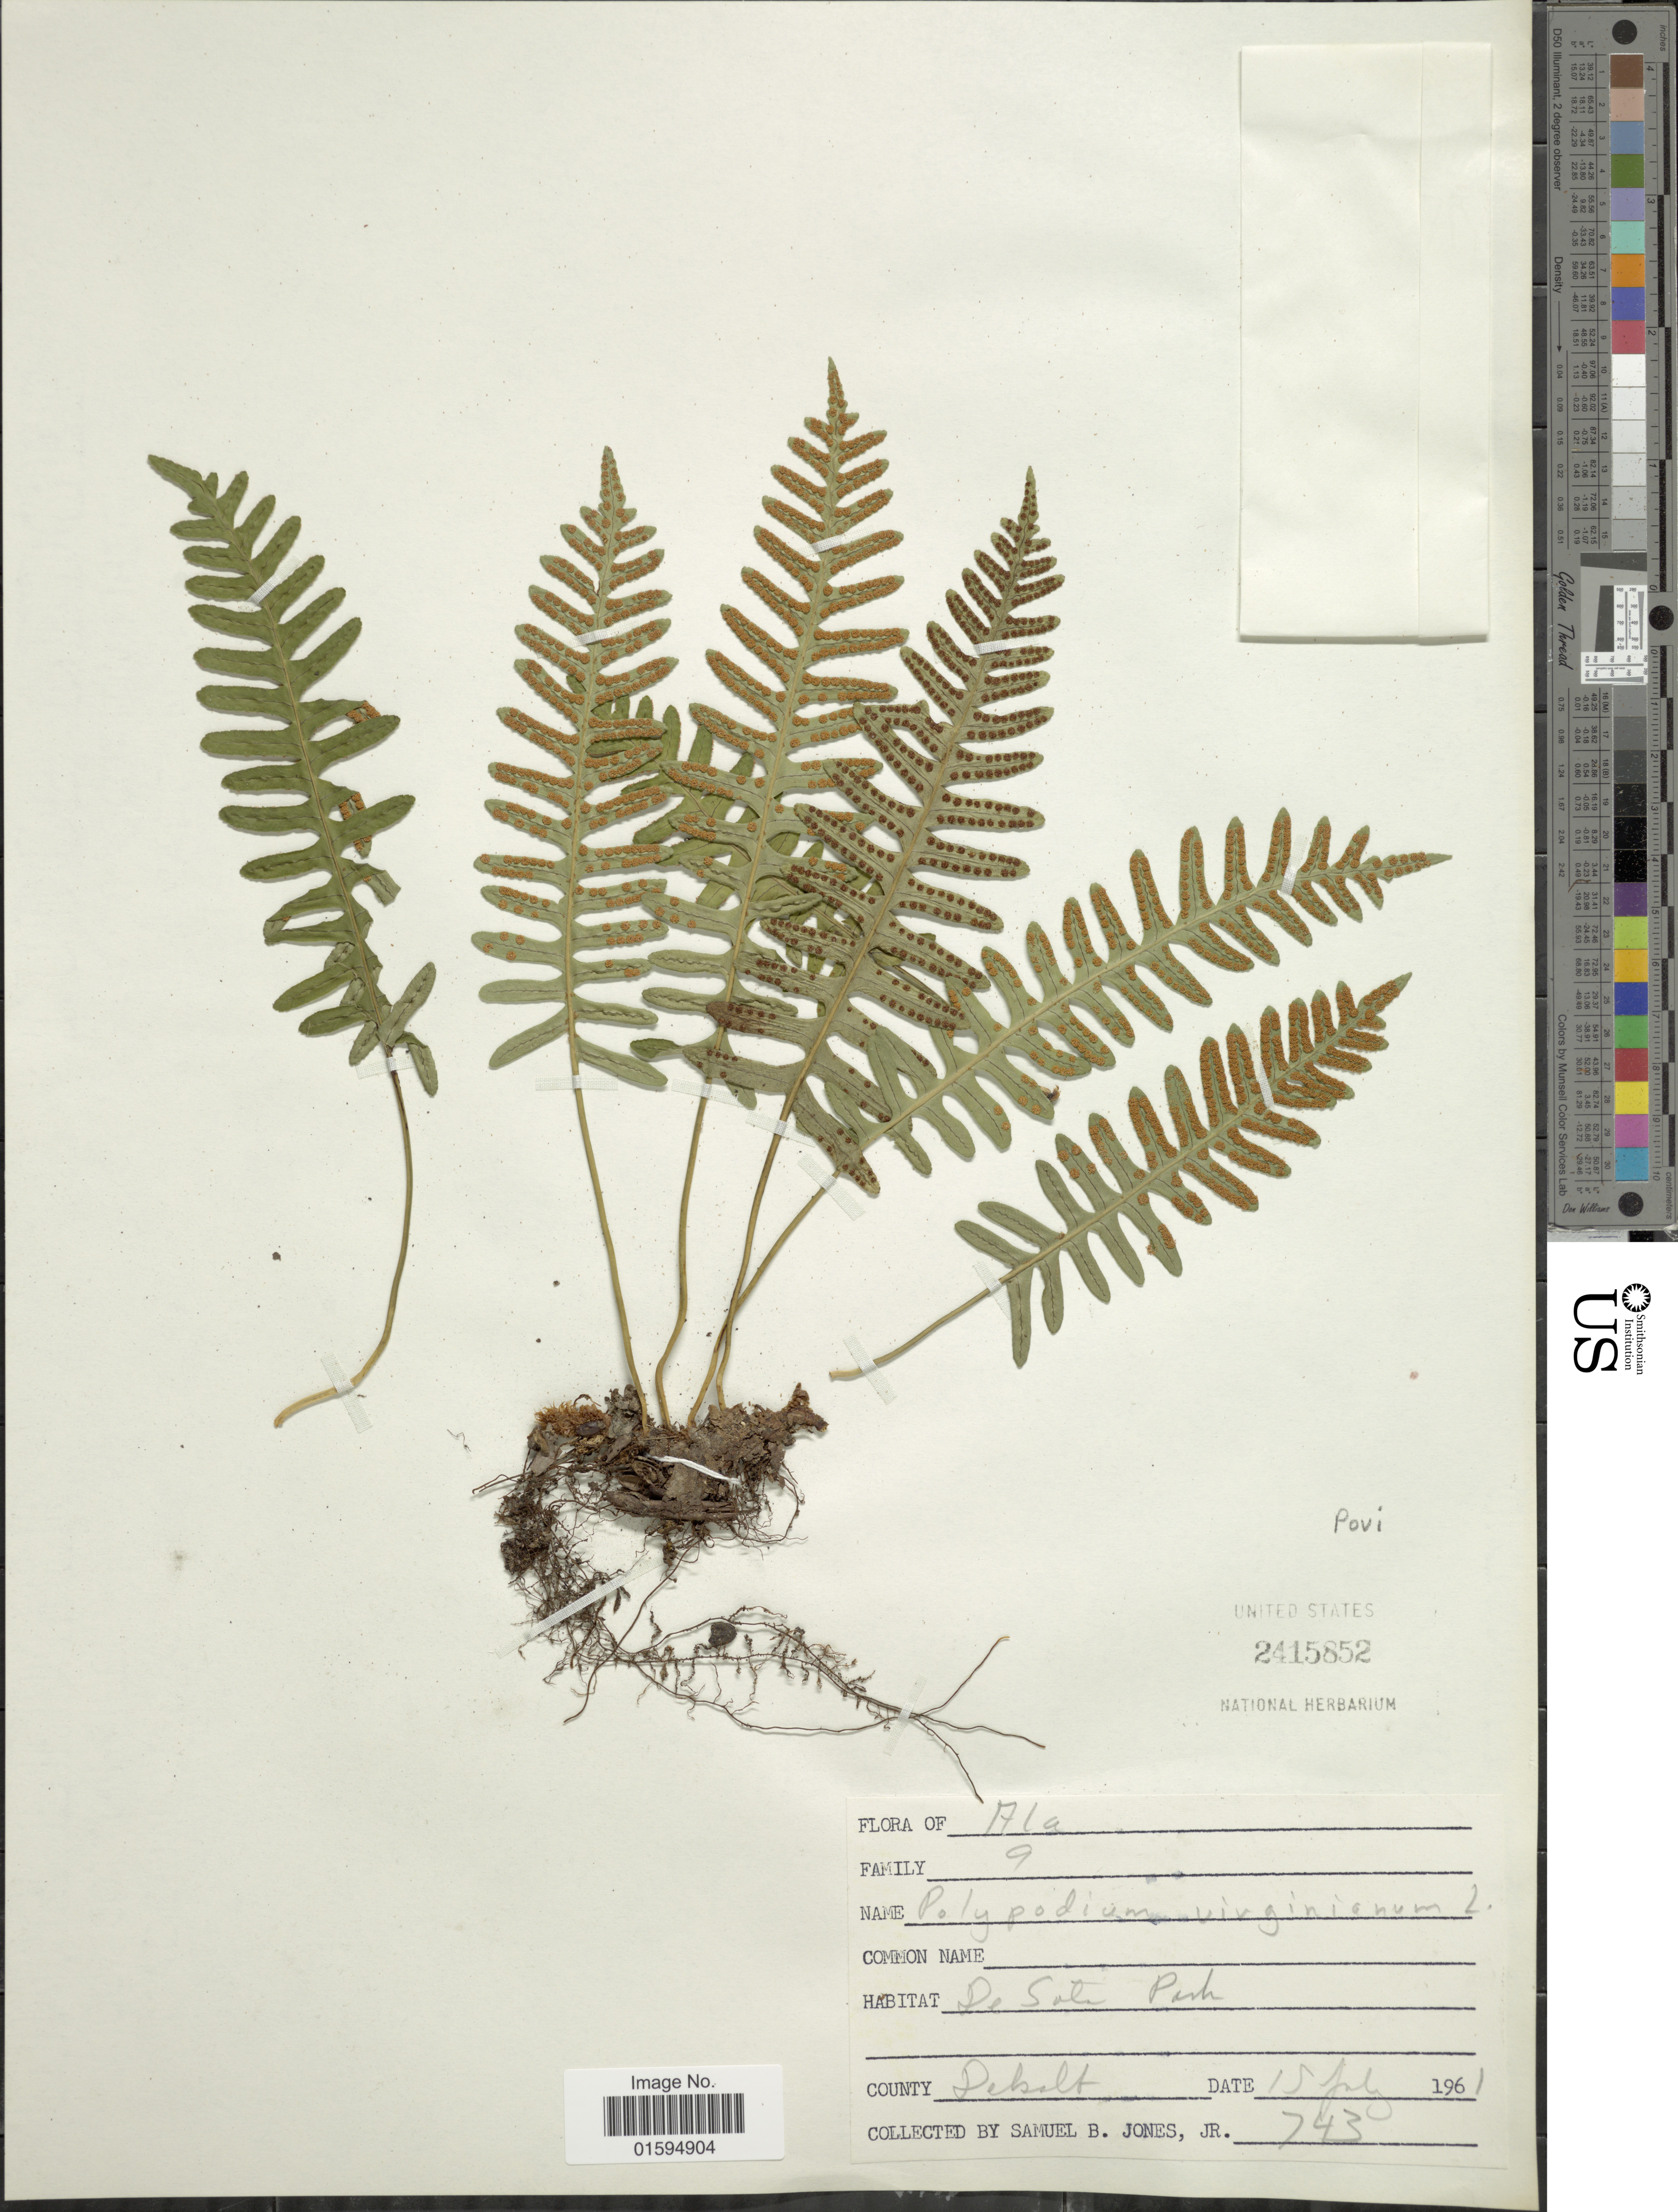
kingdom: Plantae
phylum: Tracheophyta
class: Polypodiopsida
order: Polypodiales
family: Polypodiaceae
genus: Polypodium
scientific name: Polypodium virginianum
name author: L.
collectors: S. B. Jones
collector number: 743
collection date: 1961-07-15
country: United States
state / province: Alabama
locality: De State Park. Debalt.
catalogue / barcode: US 2415852